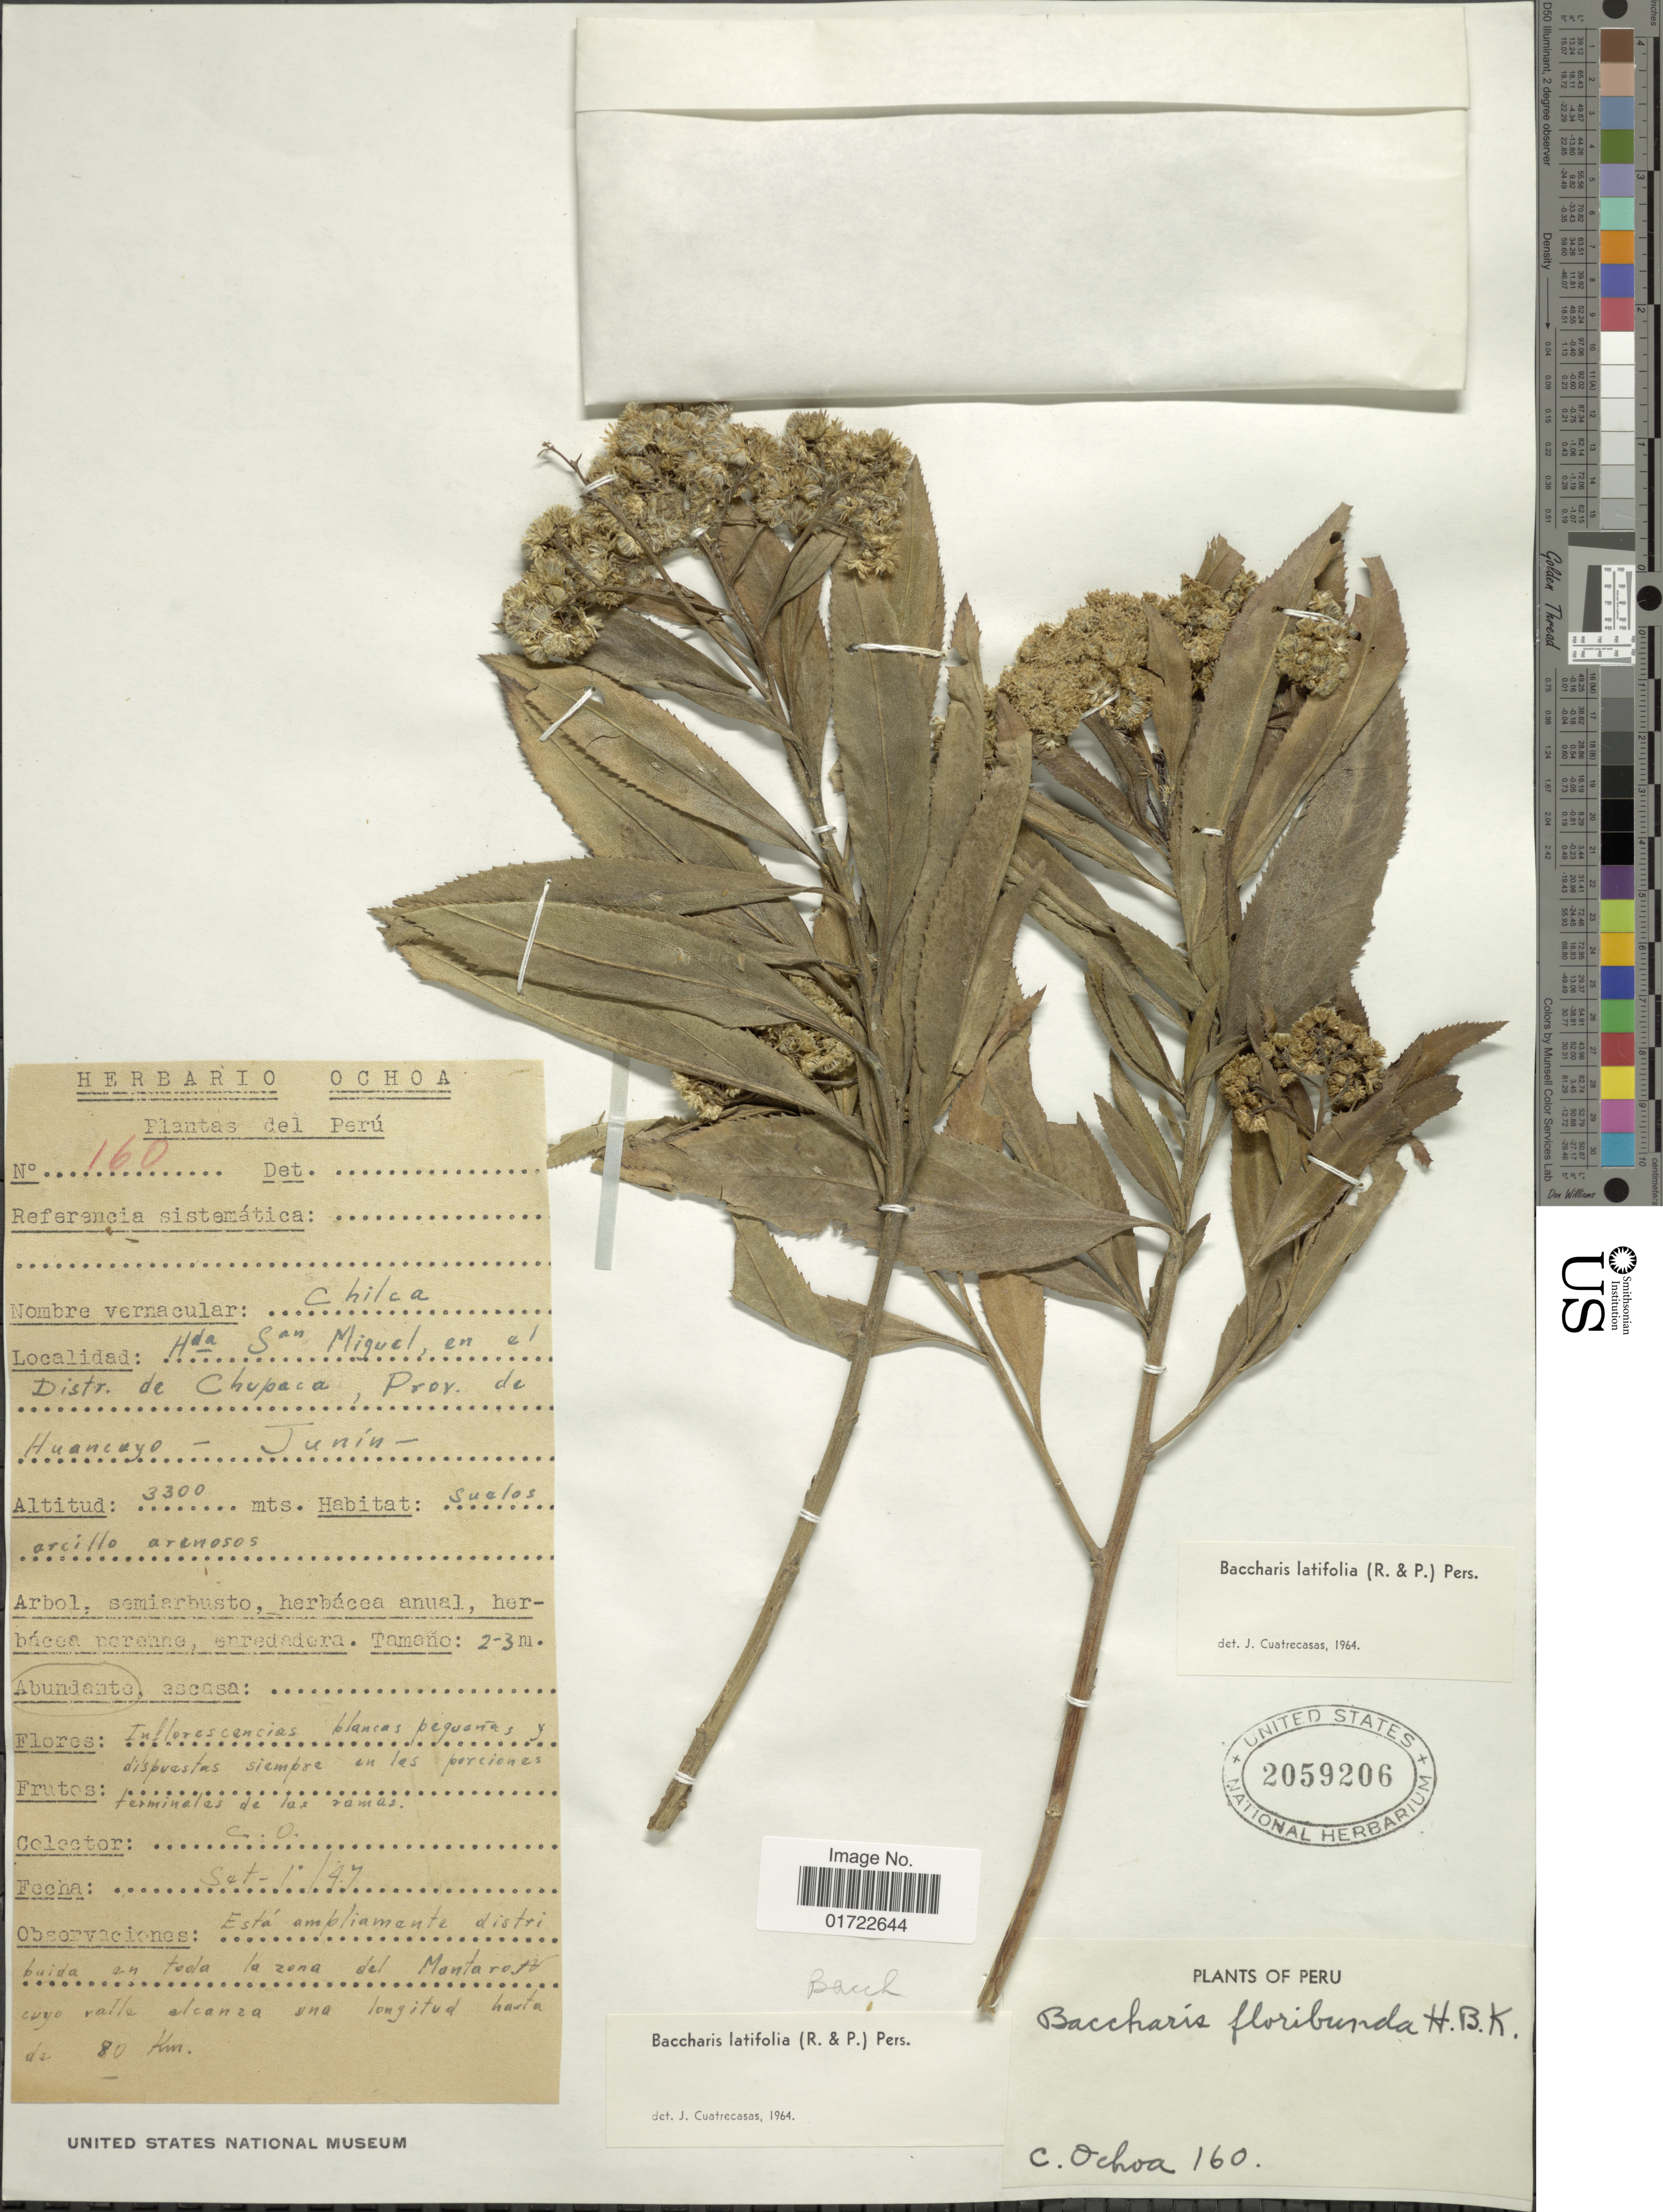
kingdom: Plantae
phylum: Tracheophyta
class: Magnoliopsida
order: Asterales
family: Asteraceae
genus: Baccharis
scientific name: Baccharis latifolia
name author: (Ruiz & Pav.) Pers.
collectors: C. Ochoa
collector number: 160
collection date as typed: Transcribed d/m/y: 1/9/47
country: Peru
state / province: Junín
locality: Hda San Miguel, en et Distr. de Chupaca, Prov. de Huancayo.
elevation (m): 3300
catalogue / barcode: US 2059206